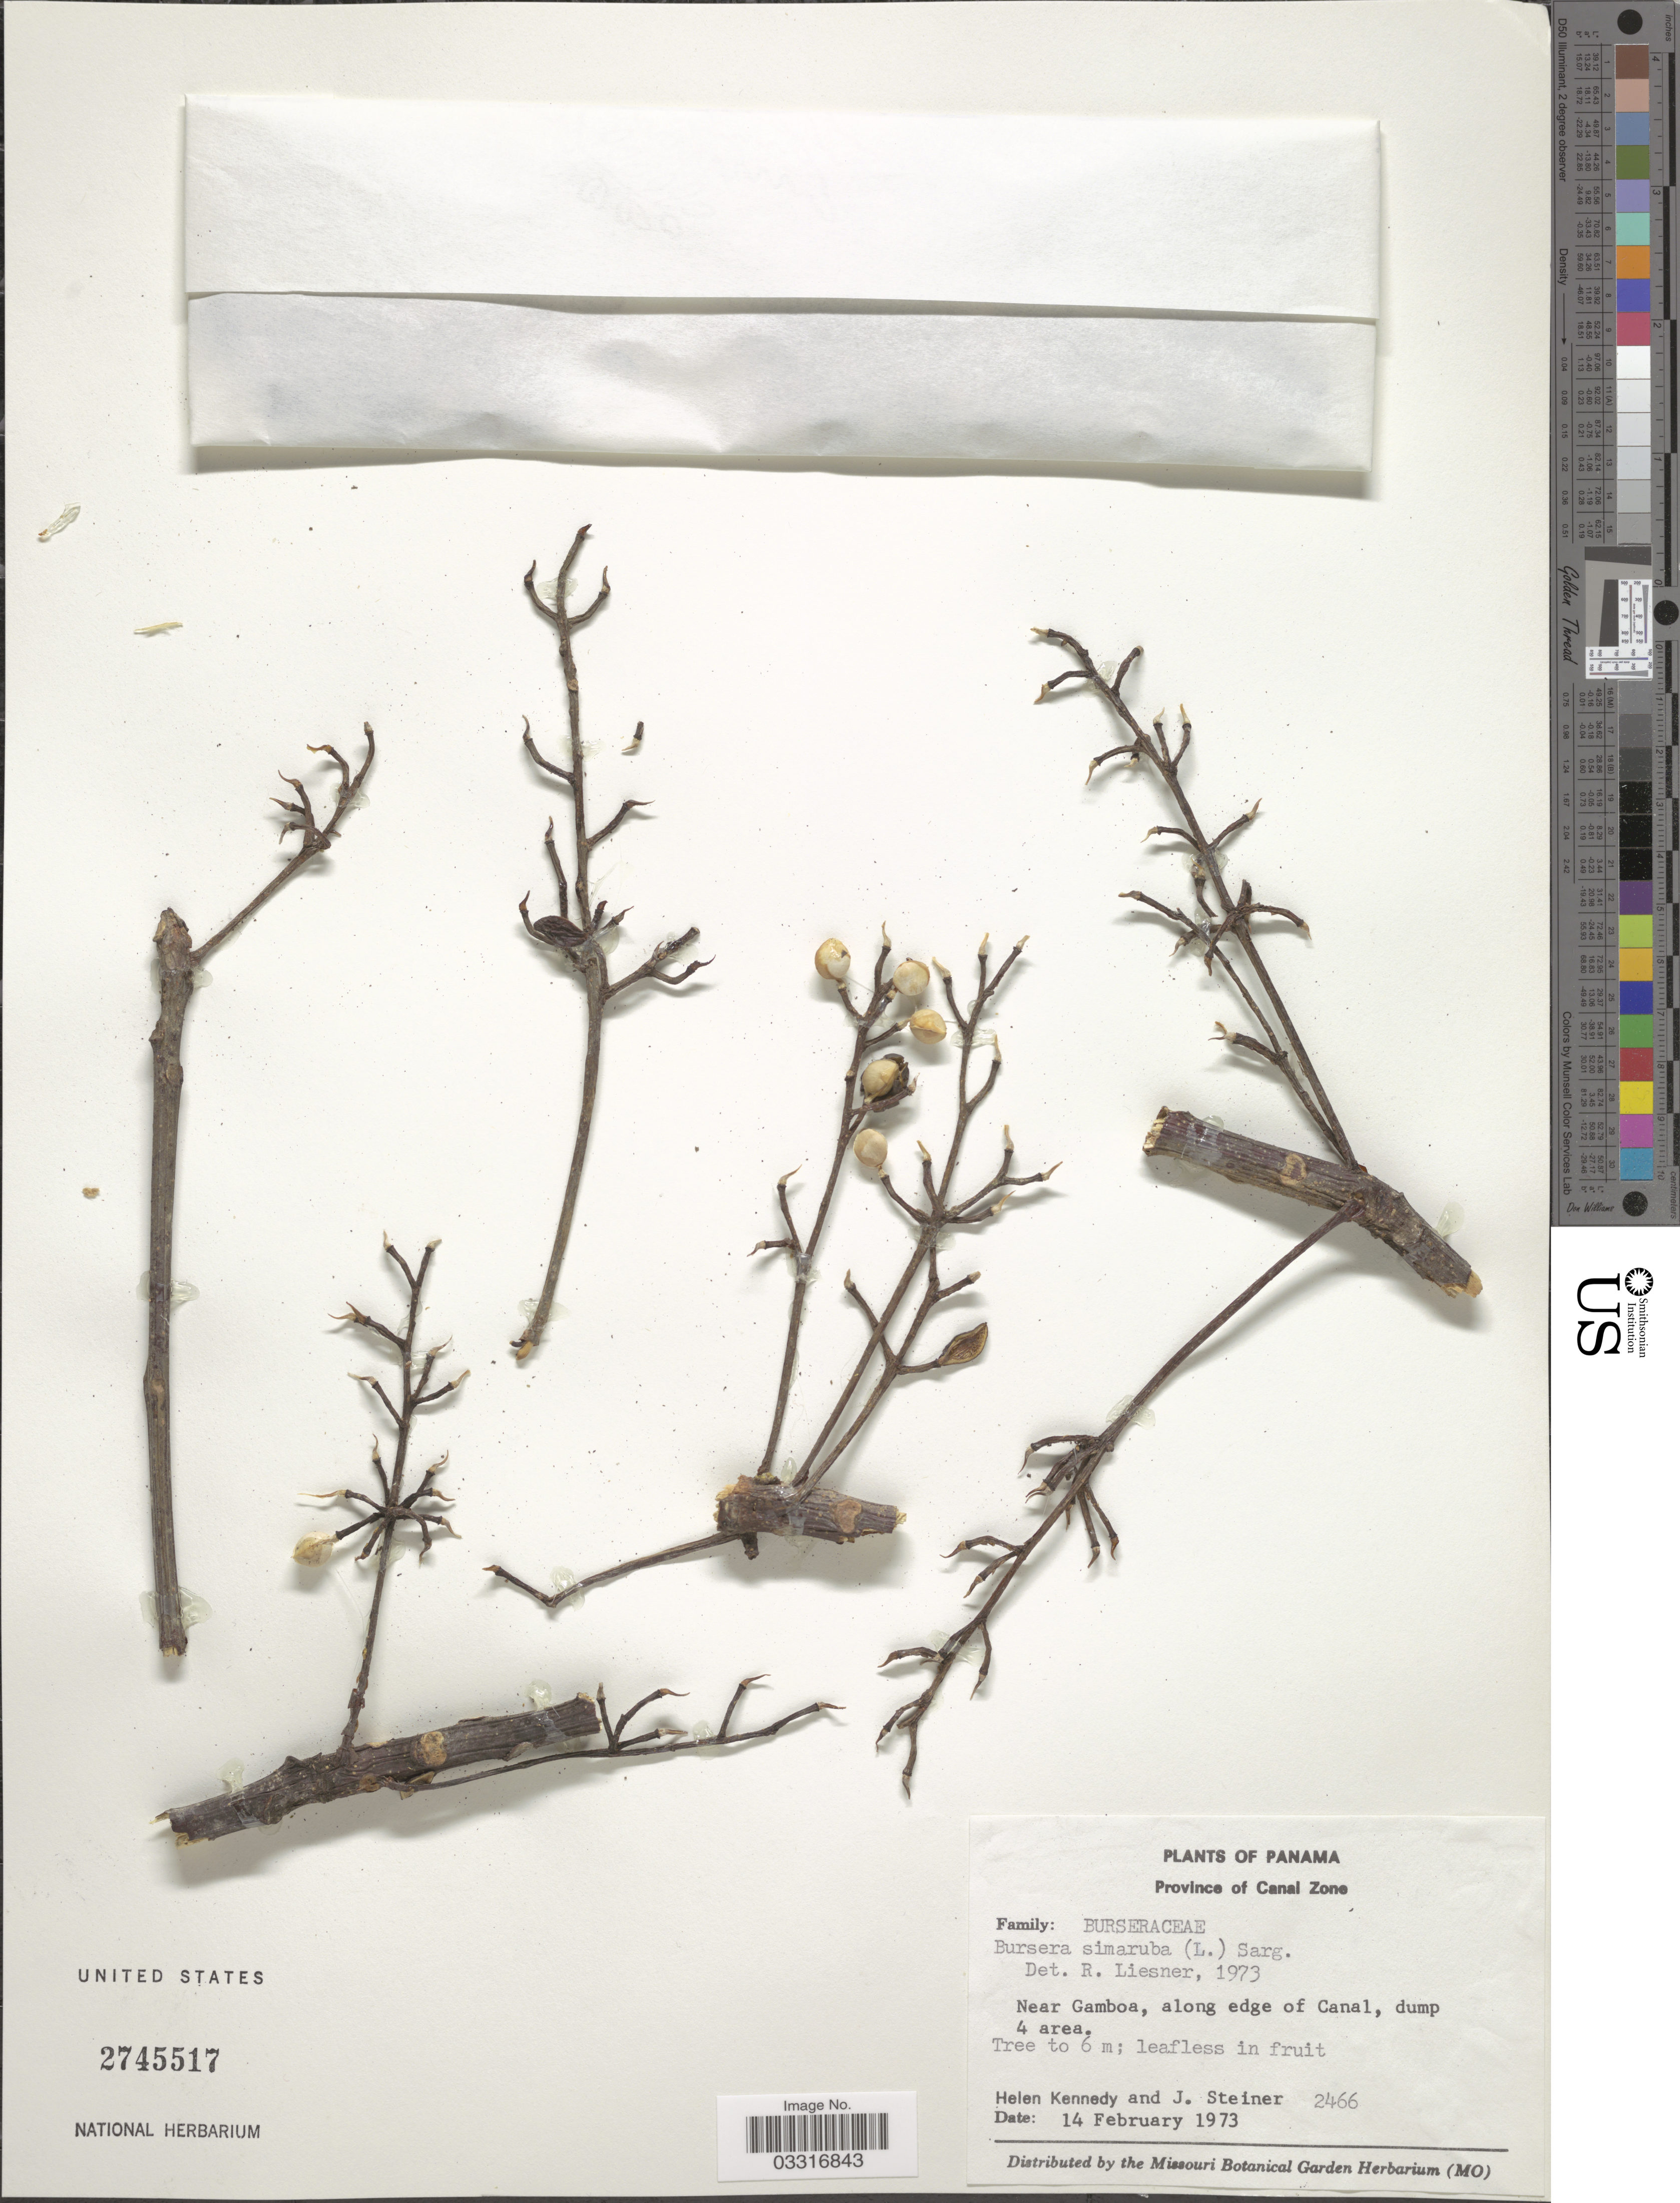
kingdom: Plantae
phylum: Tracheophyta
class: Magnoliopsida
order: Sapindales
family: Burseraceae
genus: Bursera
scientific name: Bursera simaruba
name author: (L.) Sarg.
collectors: H. Kennedy & J. Steiner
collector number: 2466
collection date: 1973-02-14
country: Panama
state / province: Colón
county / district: Canal Zone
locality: Near Gamboa, along edge of Canal, dump 4 area.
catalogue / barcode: US 2745517